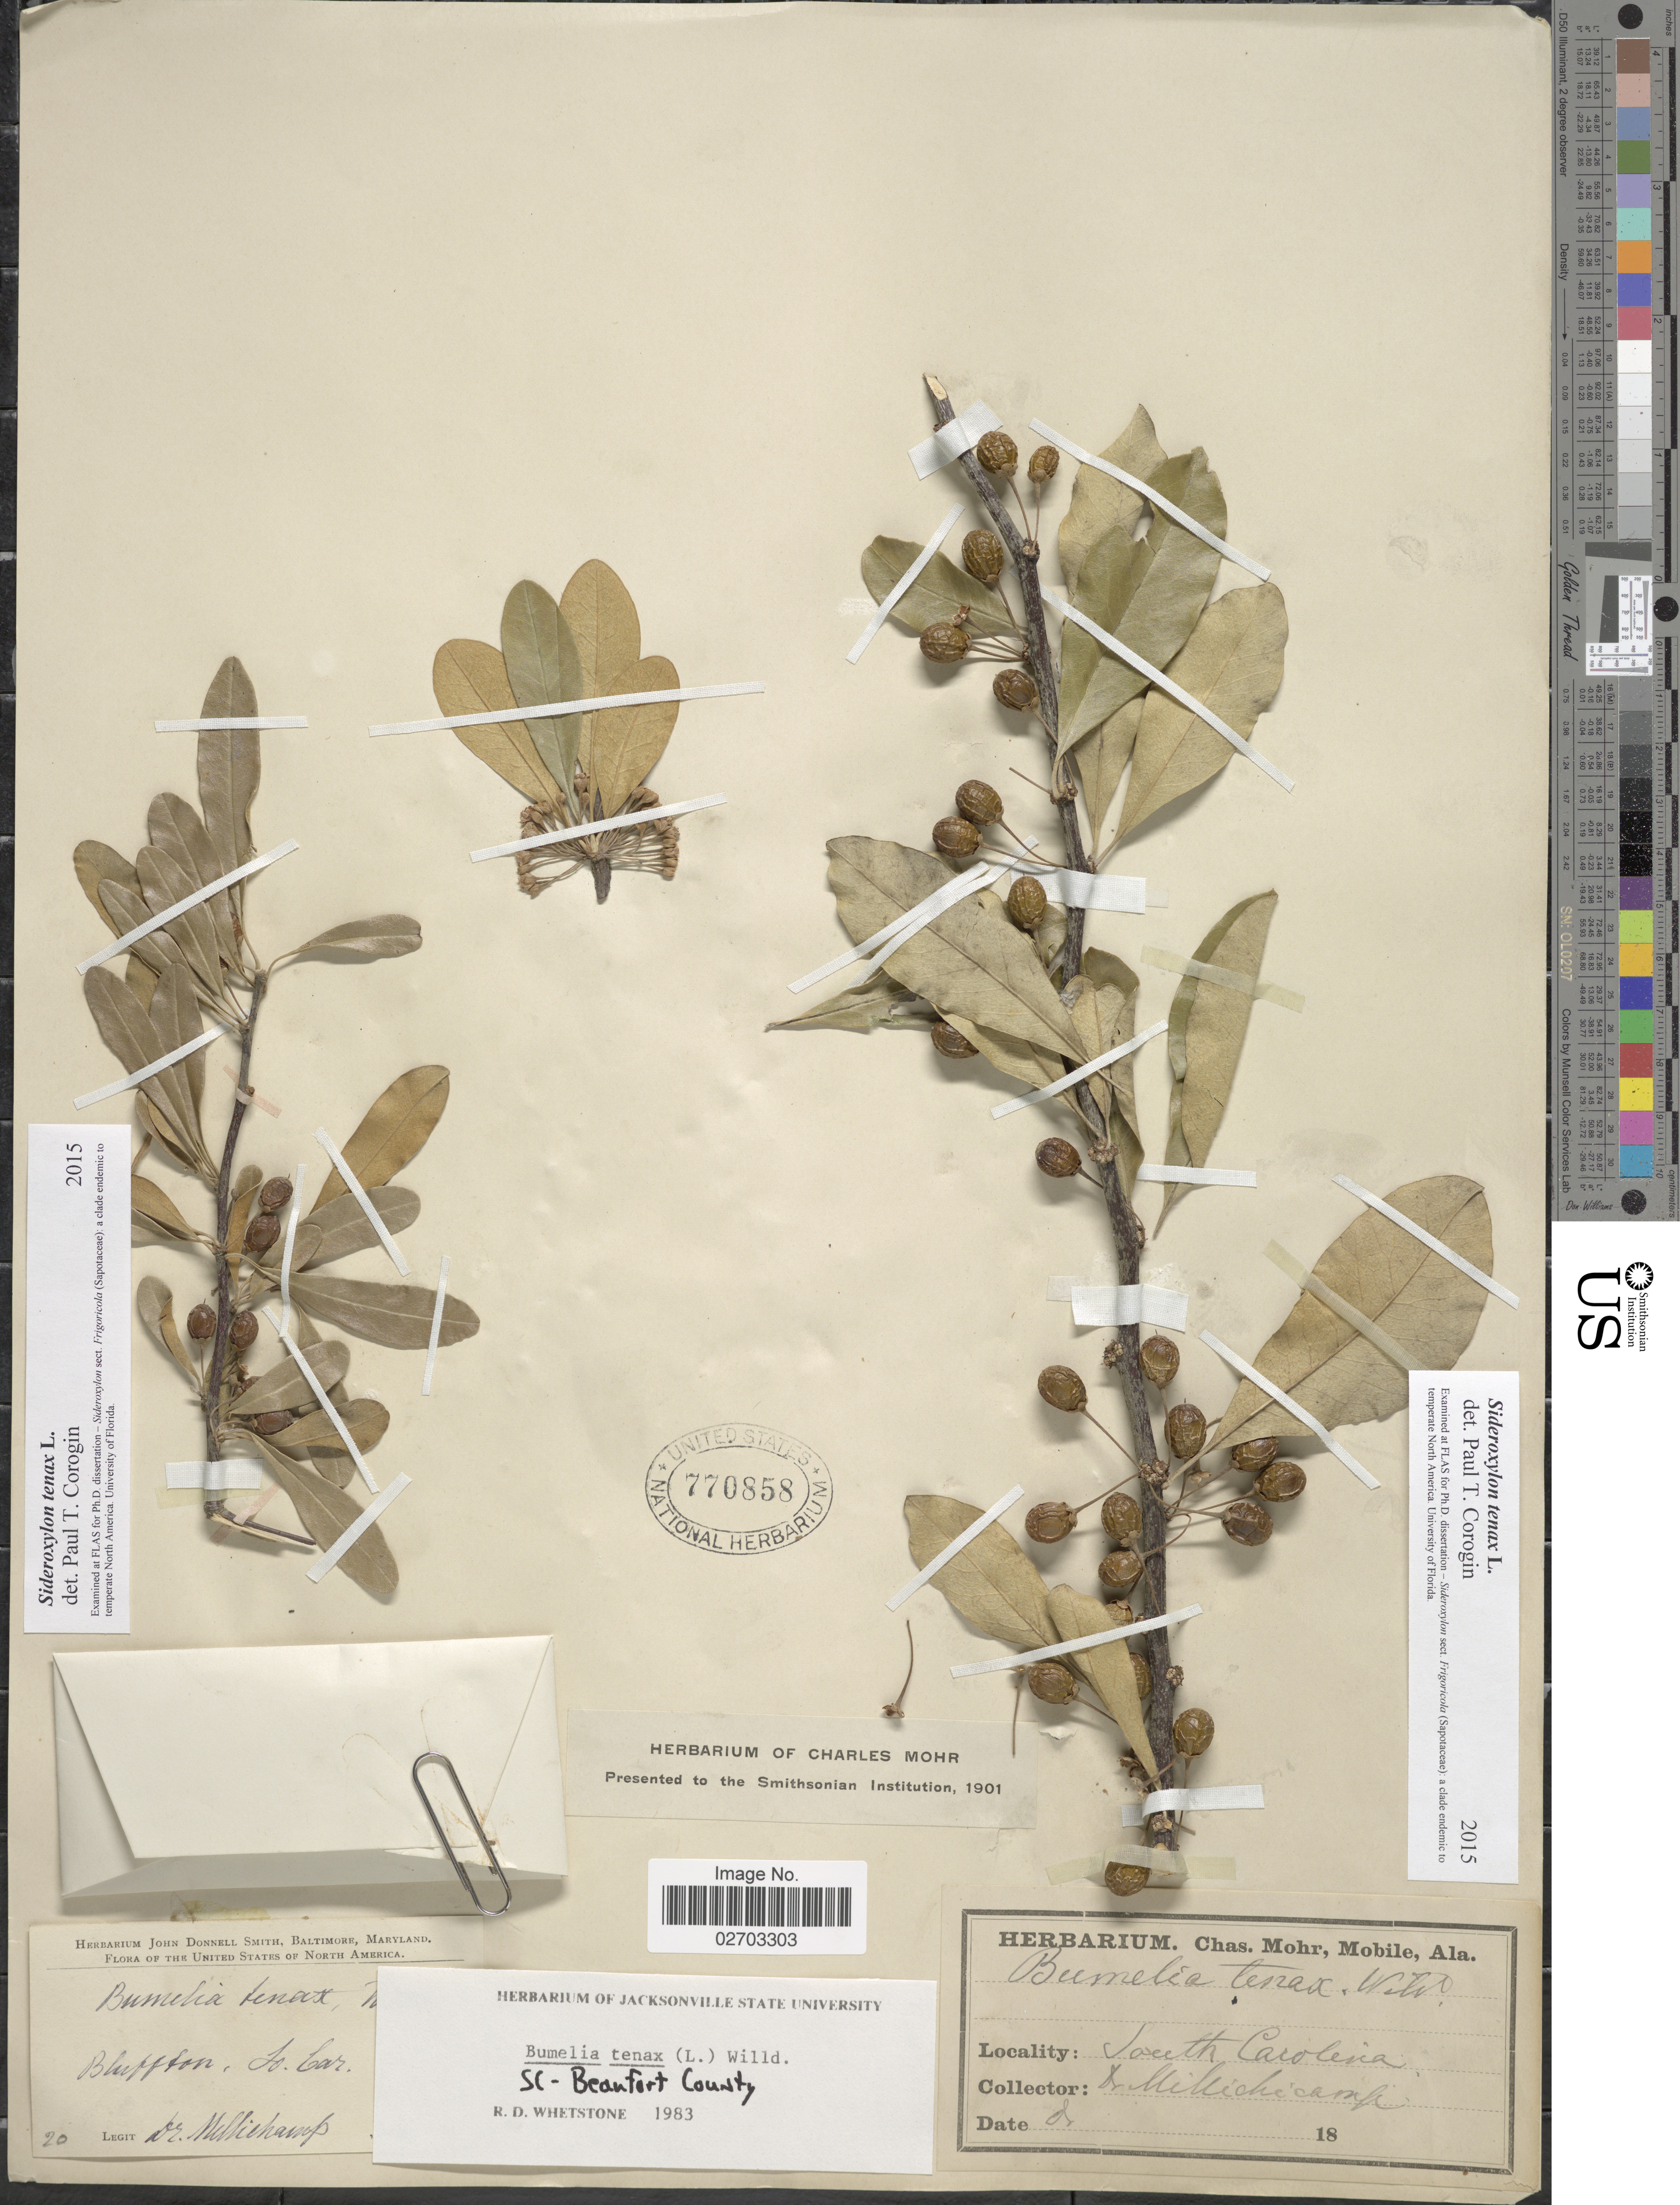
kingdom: Plantae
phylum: Tracheophyta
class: Magnoliopsida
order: Ericales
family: Sapotaceae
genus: Sideroxylon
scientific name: Sideroxylon tenax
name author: L.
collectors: -. Mellichamp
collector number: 20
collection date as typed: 18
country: United States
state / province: South Carolina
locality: Bluffton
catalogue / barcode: US 770858